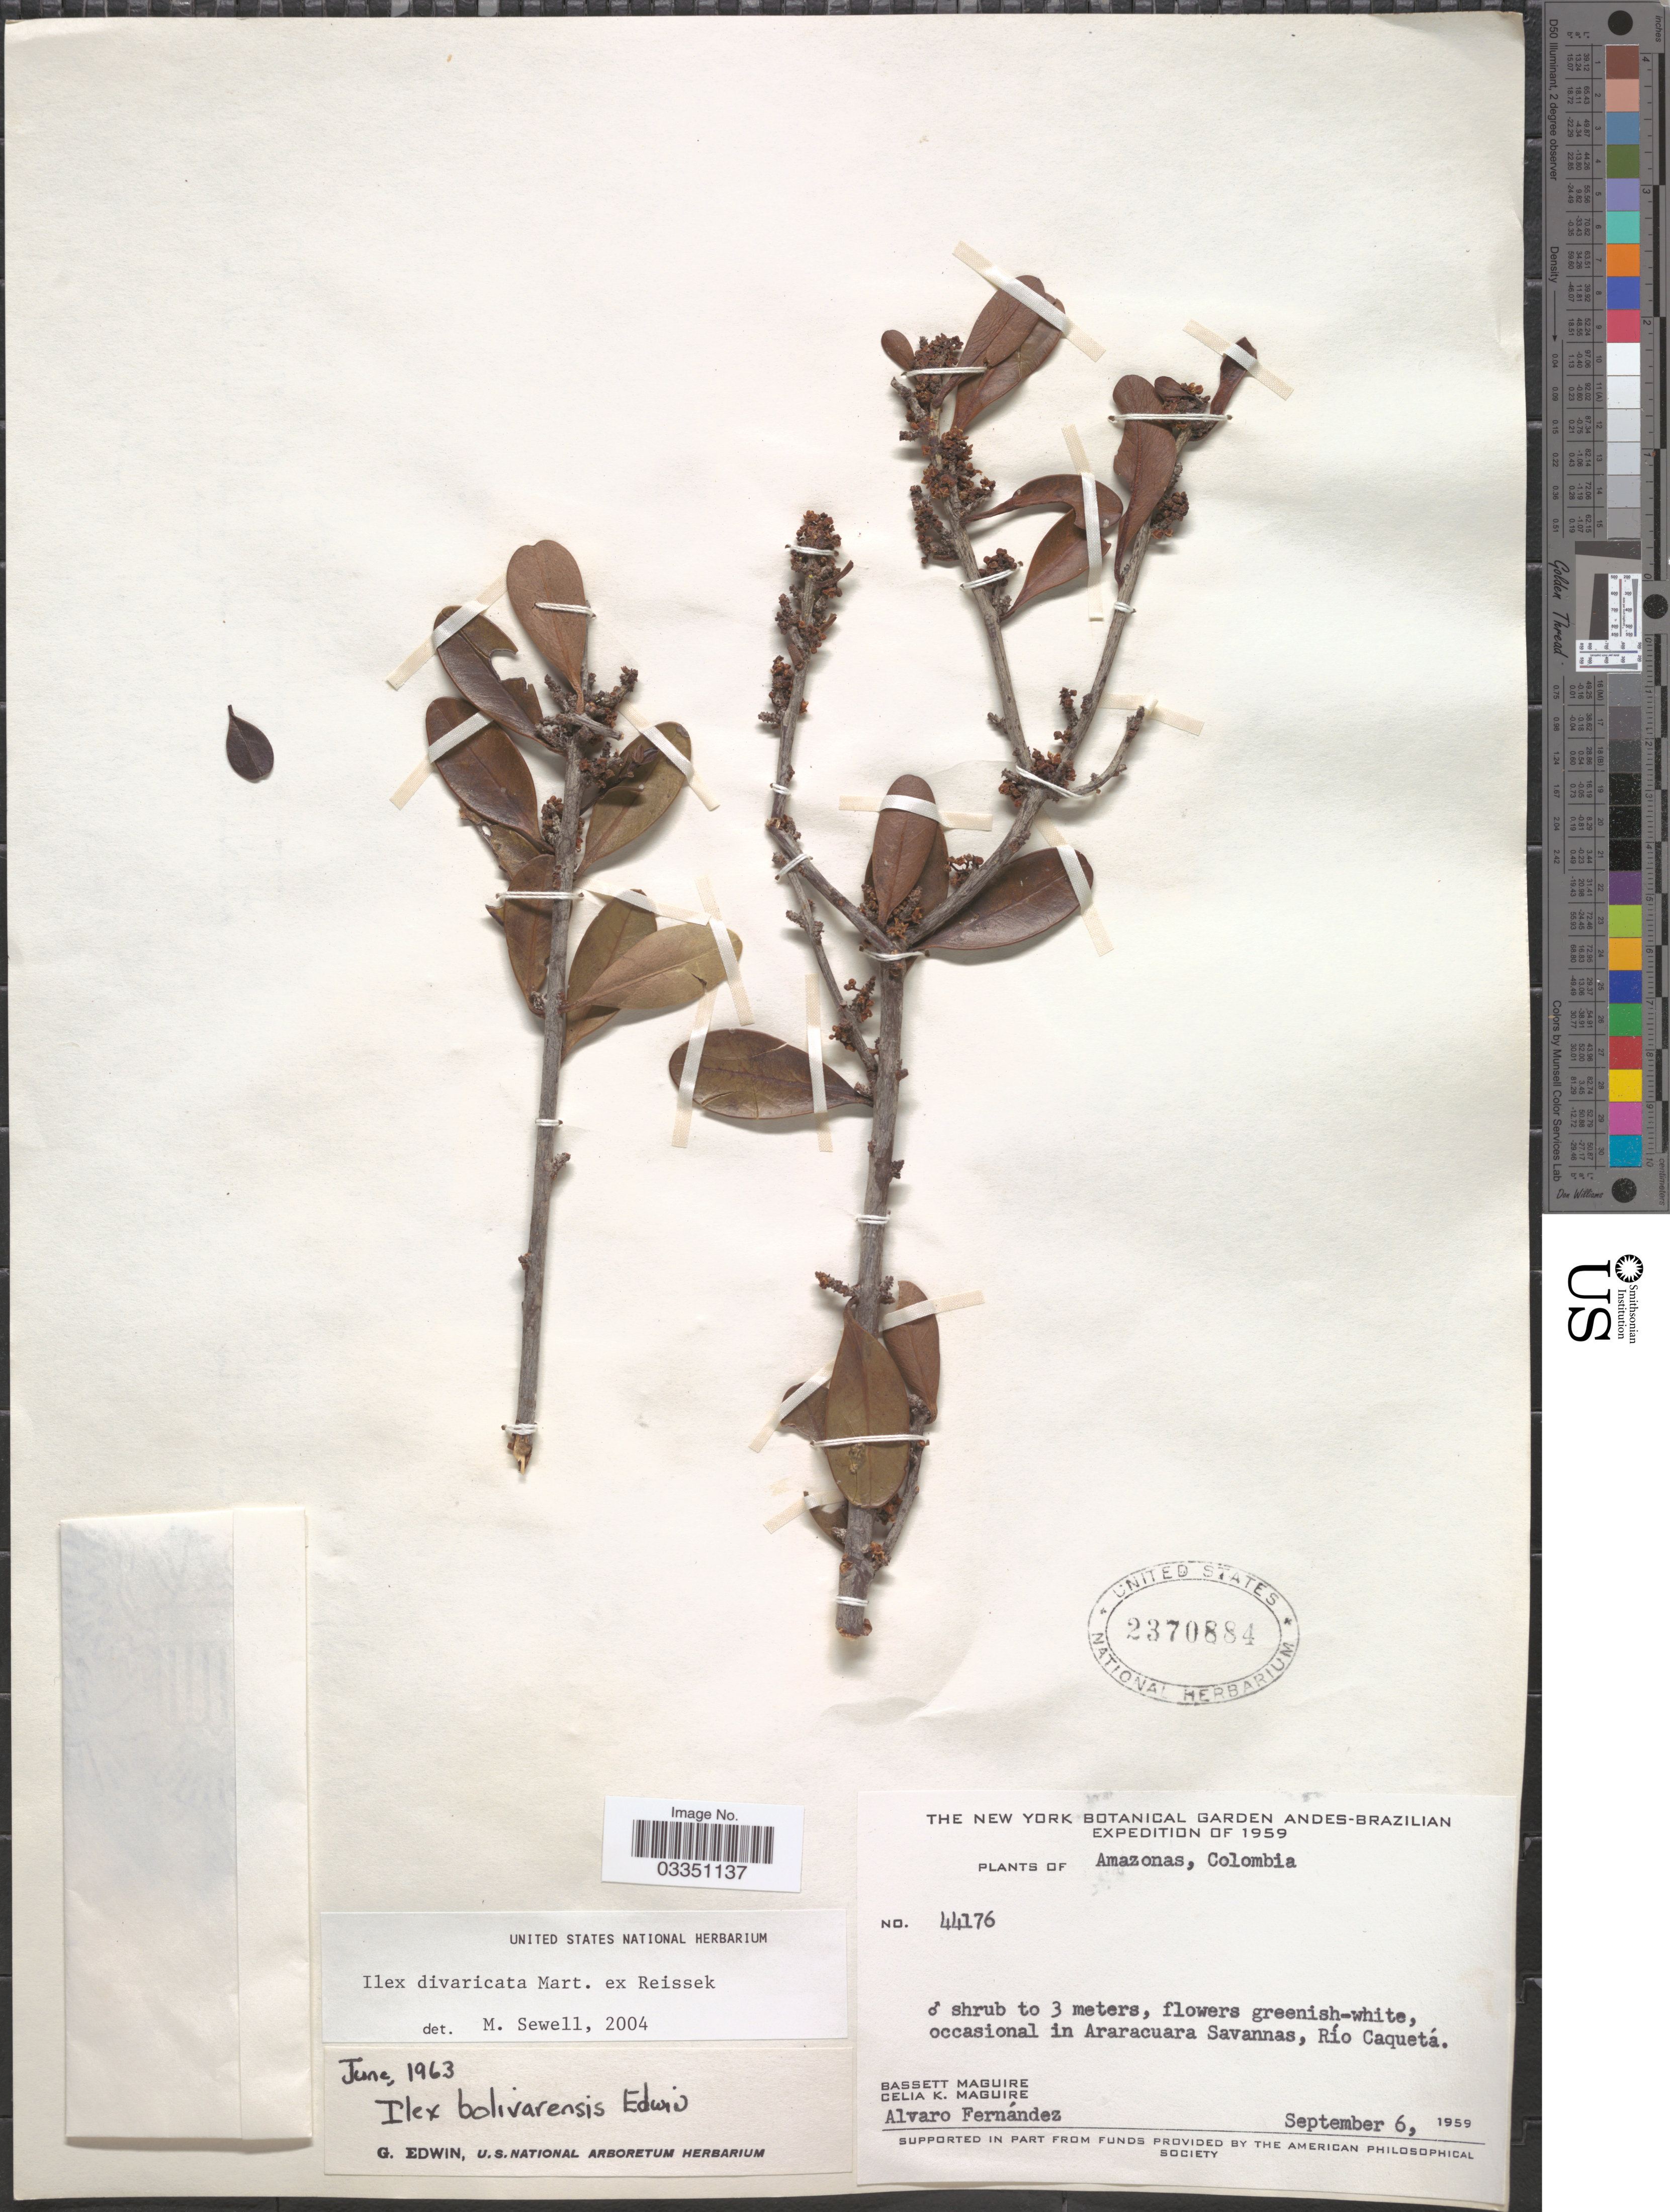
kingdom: Plantae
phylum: Tracheophyta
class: Magnoliopsida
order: Aquifoliales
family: Aquifoliaceae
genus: Ilex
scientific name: Ilex divaricata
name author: Mart. ex Reissek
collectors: B. Maguire, C. K. Maguire & A. Fernandez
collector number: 44176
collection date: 1959-09-06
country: Colombia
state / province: Amazônas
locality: Occasional in Araracuara Savannas, Río Caquetá.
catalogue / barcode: US 2370884